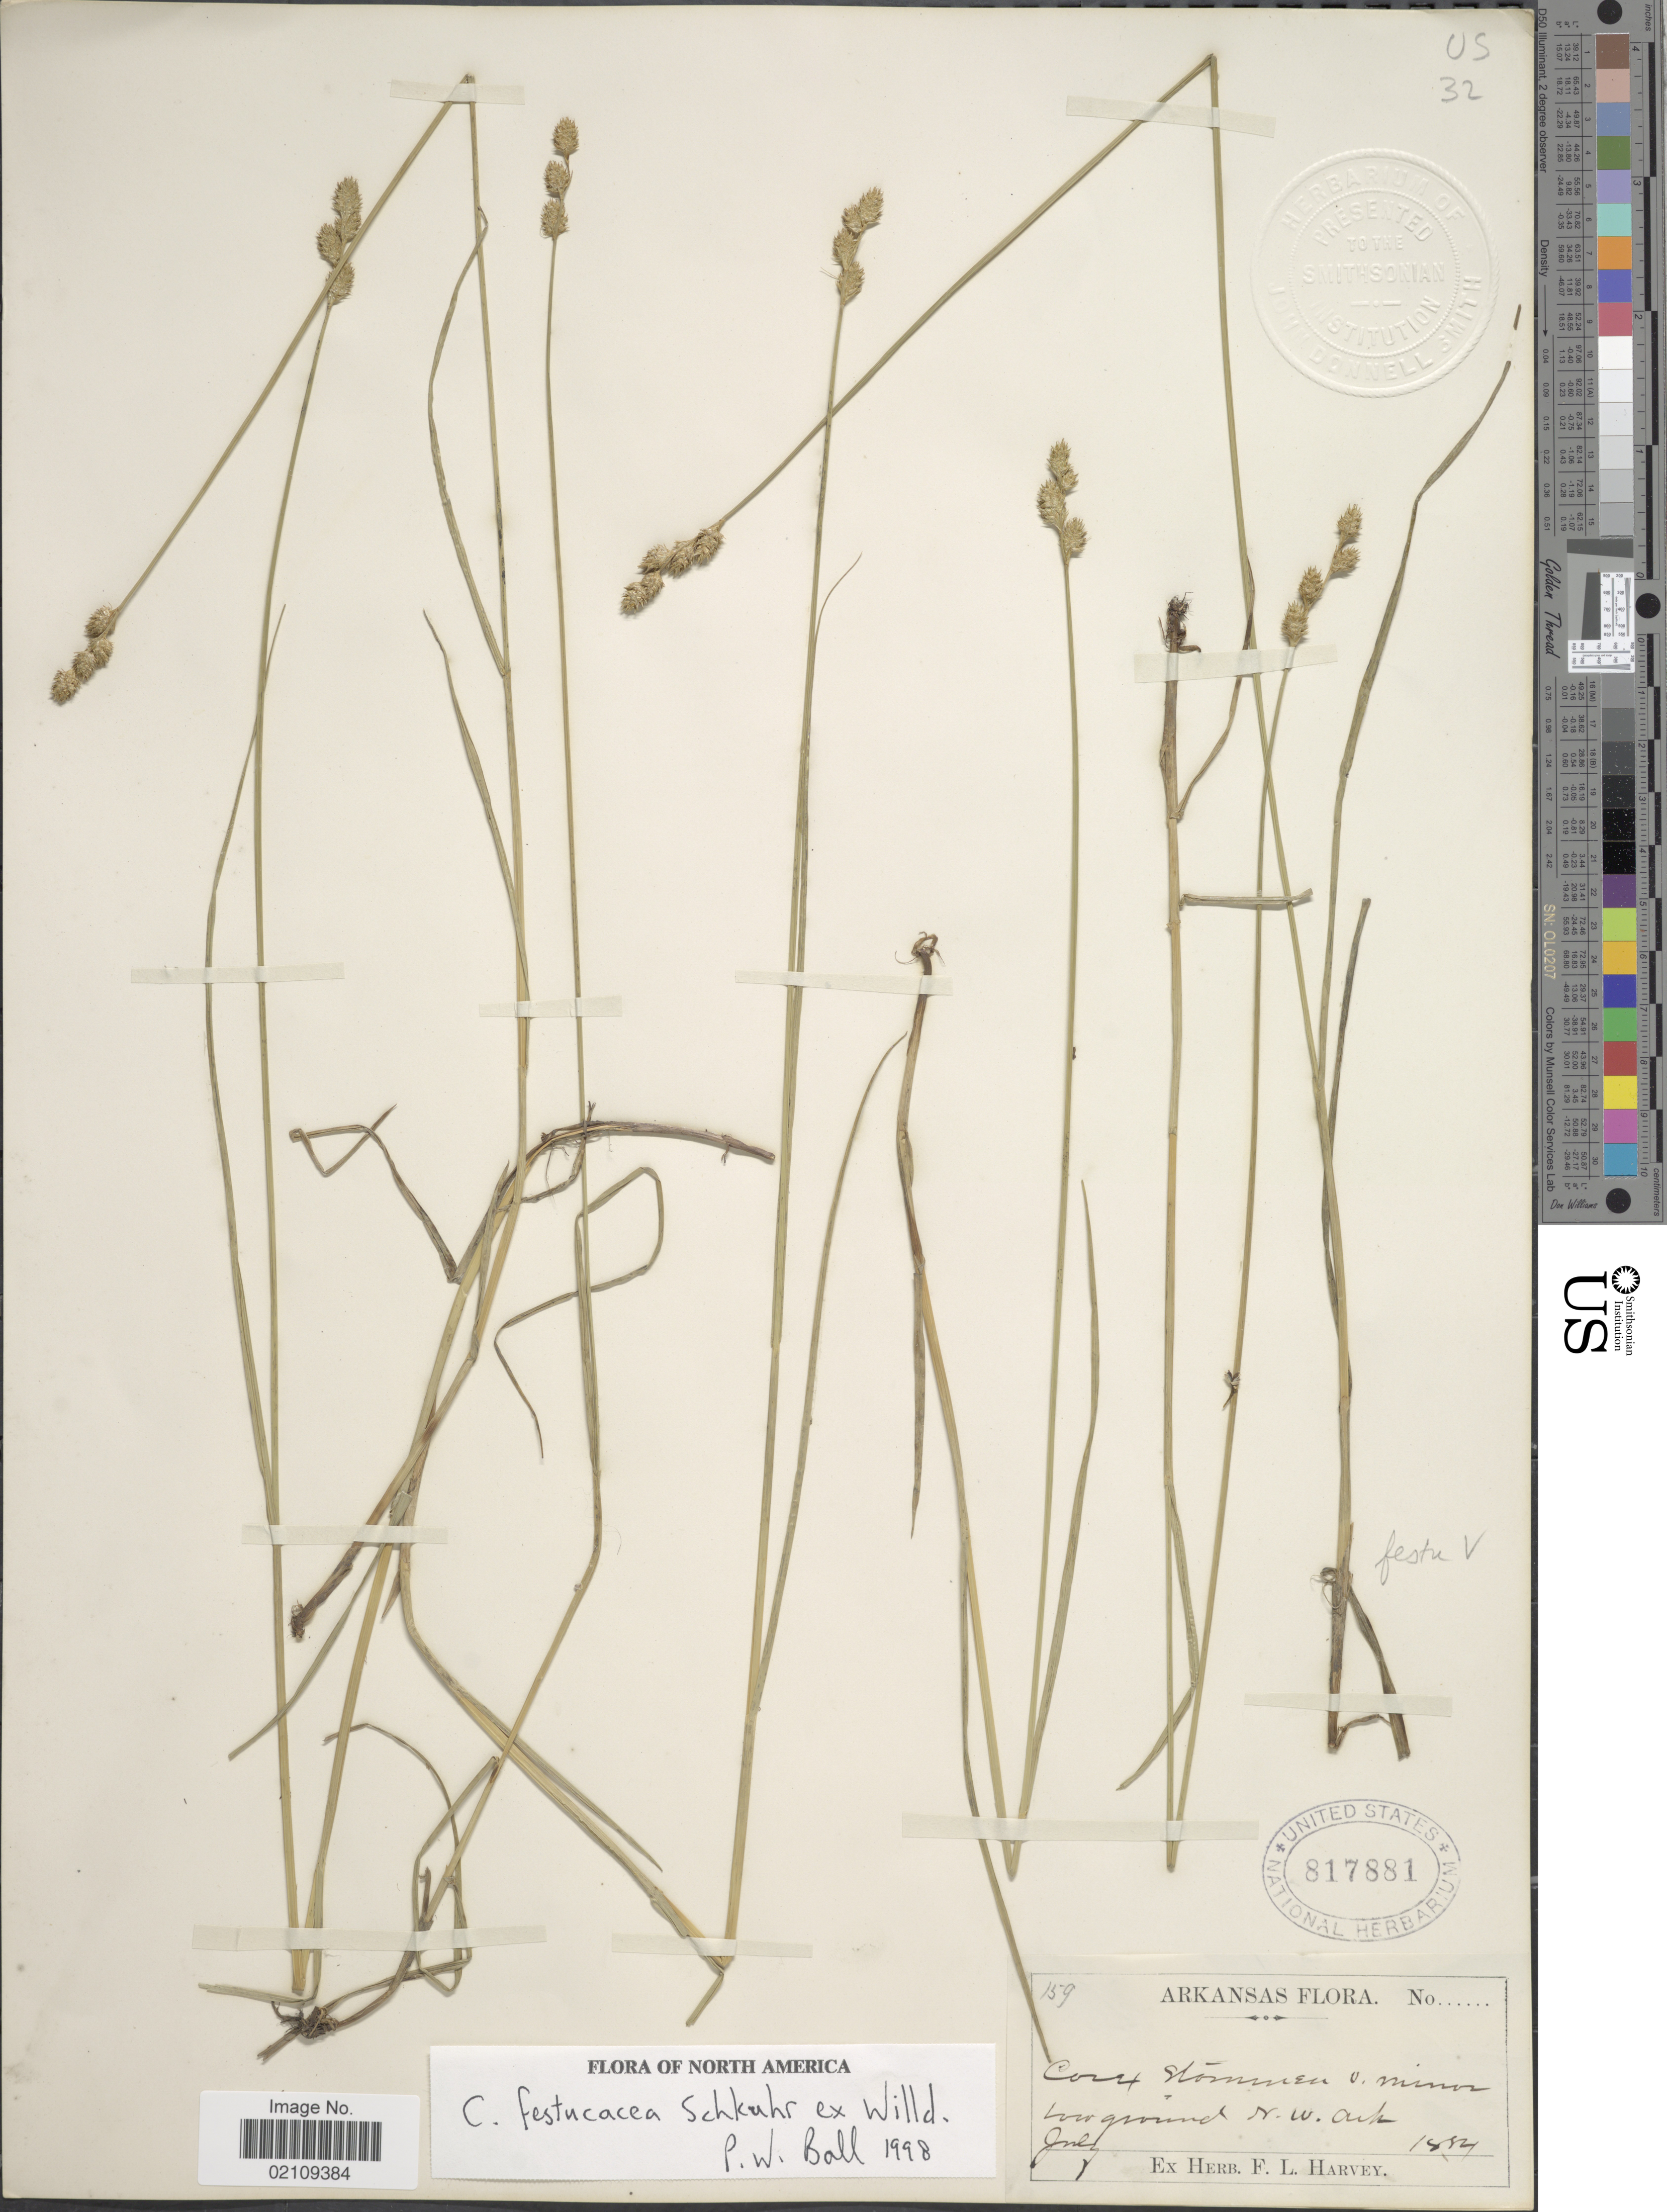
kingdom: Plantae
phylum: Tracheophyta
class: Liliopsida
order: Poales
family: Cyperaceae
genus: Carex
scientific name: Carex festucacea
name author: Willd.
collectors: ex herb. F. L. Harvey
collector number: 159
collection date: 1884-07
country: United States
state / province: Arkansas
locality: Low ground N.W. Ark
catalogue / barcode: US 817881